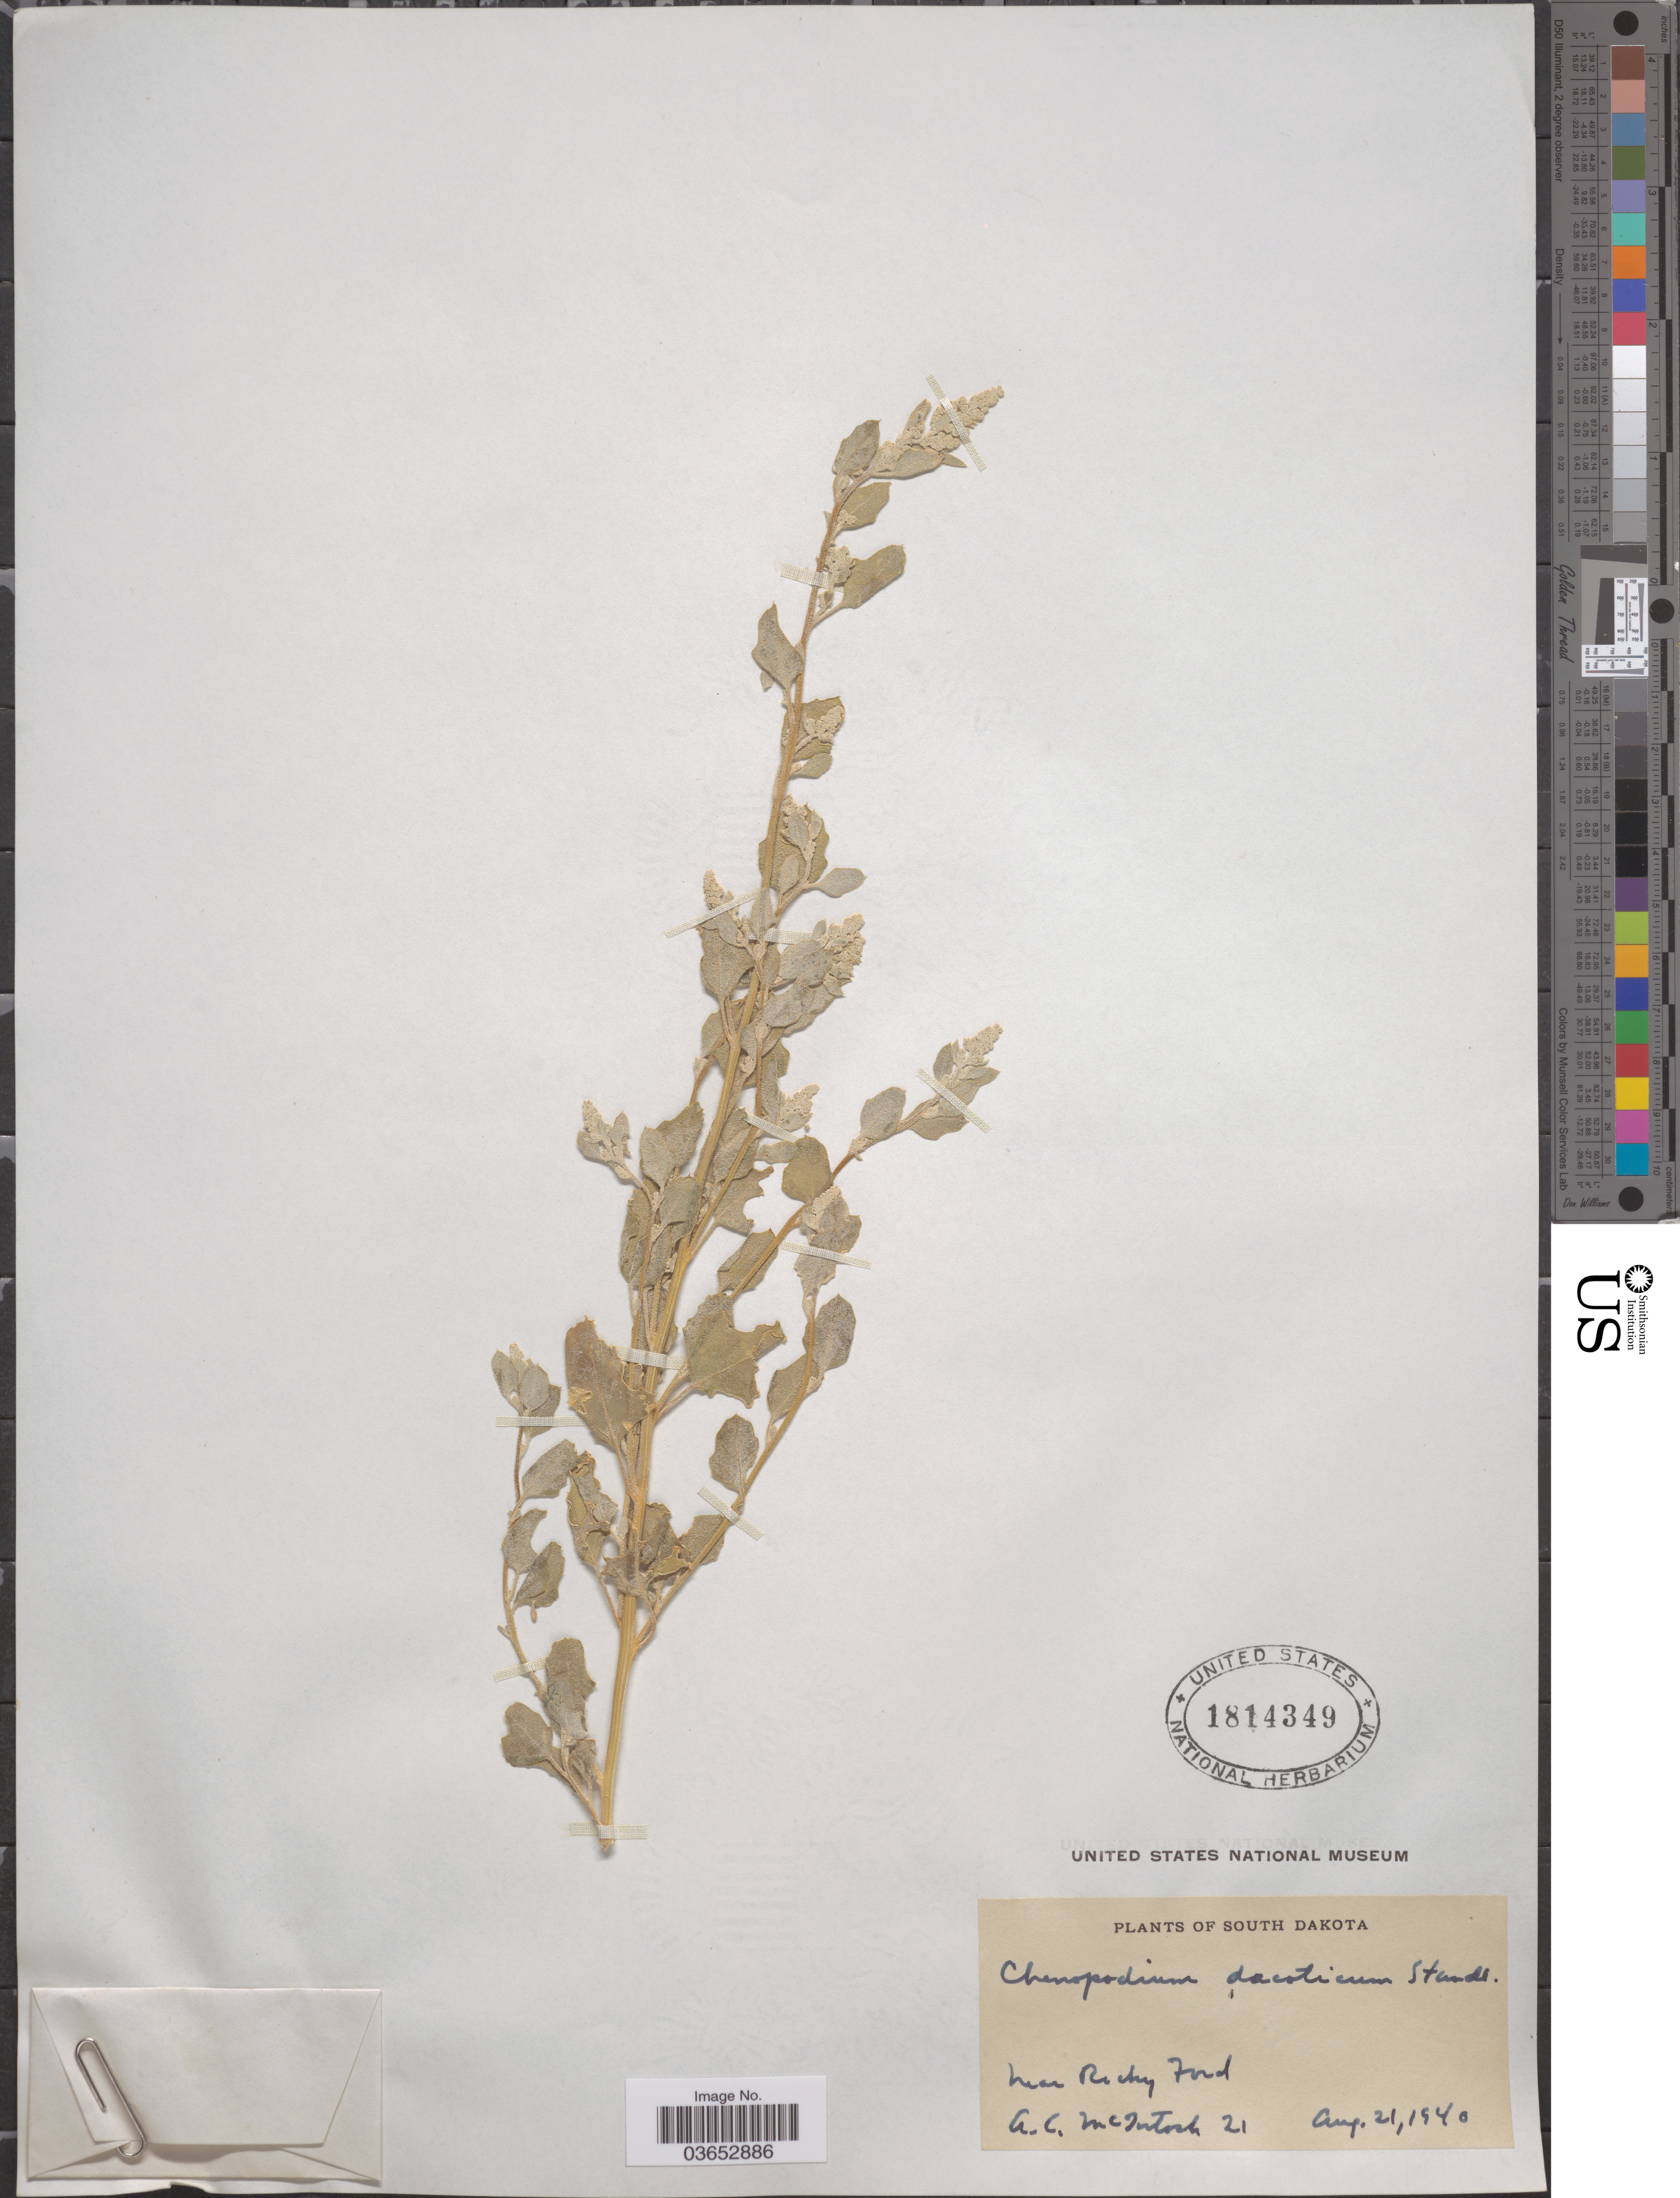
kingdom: Plantae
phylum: Tracheophyta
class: Magnoliopsida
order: Caryophyllales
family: Amaranthaceae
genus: Chenopodium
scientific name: Chenopodium dacoticum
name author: Standl.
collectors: A. McIntosh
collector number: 21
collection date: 1940-08-21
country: United States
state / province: South Dakota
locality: Near Rocky Ford.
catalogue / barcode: US 1814349